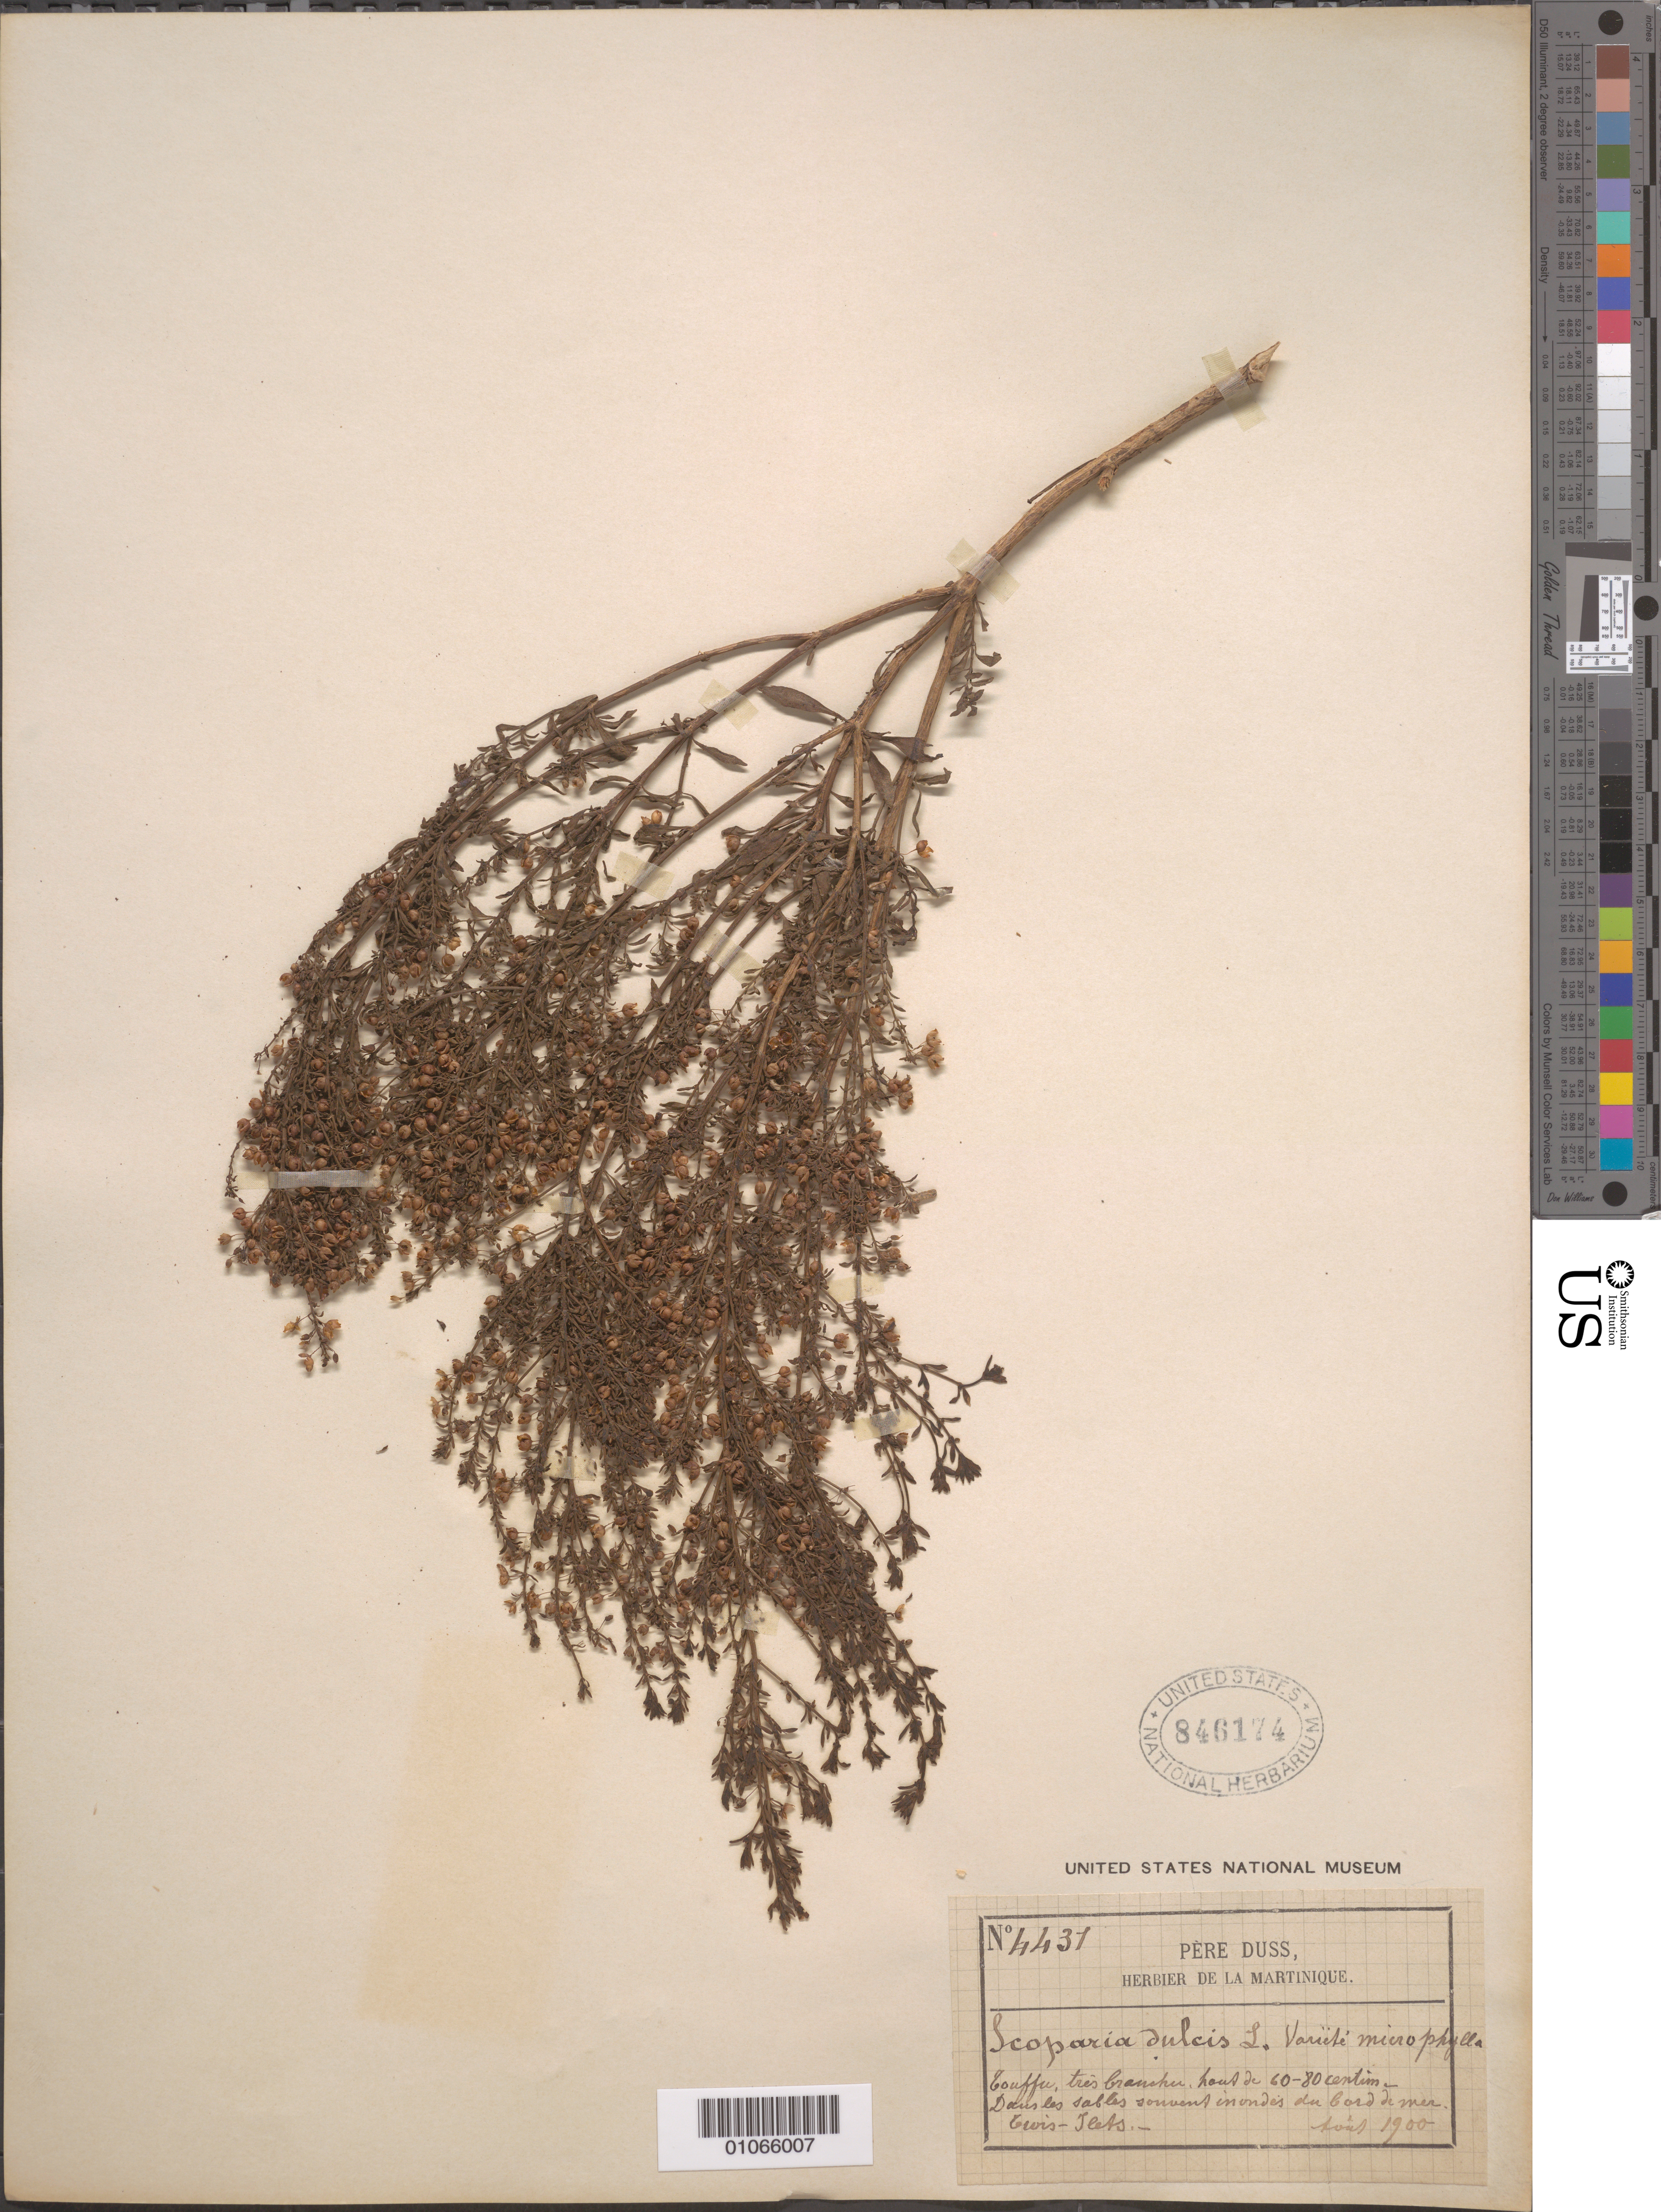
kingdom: Plantae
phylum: Tracheophyta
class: Magnoliopsida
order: Lamiales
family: Plantaginaceae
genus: Scoparia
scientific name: Scoparia dulcis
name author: L.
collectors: Père Duss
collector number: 4431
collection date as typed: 01 Jan 1900 to 31 Dec 1900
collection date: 1900-01-01/1900-12-31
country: Martinique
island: Martinique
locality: Grows in soils on the edge of the sea.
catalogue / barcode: US 846174